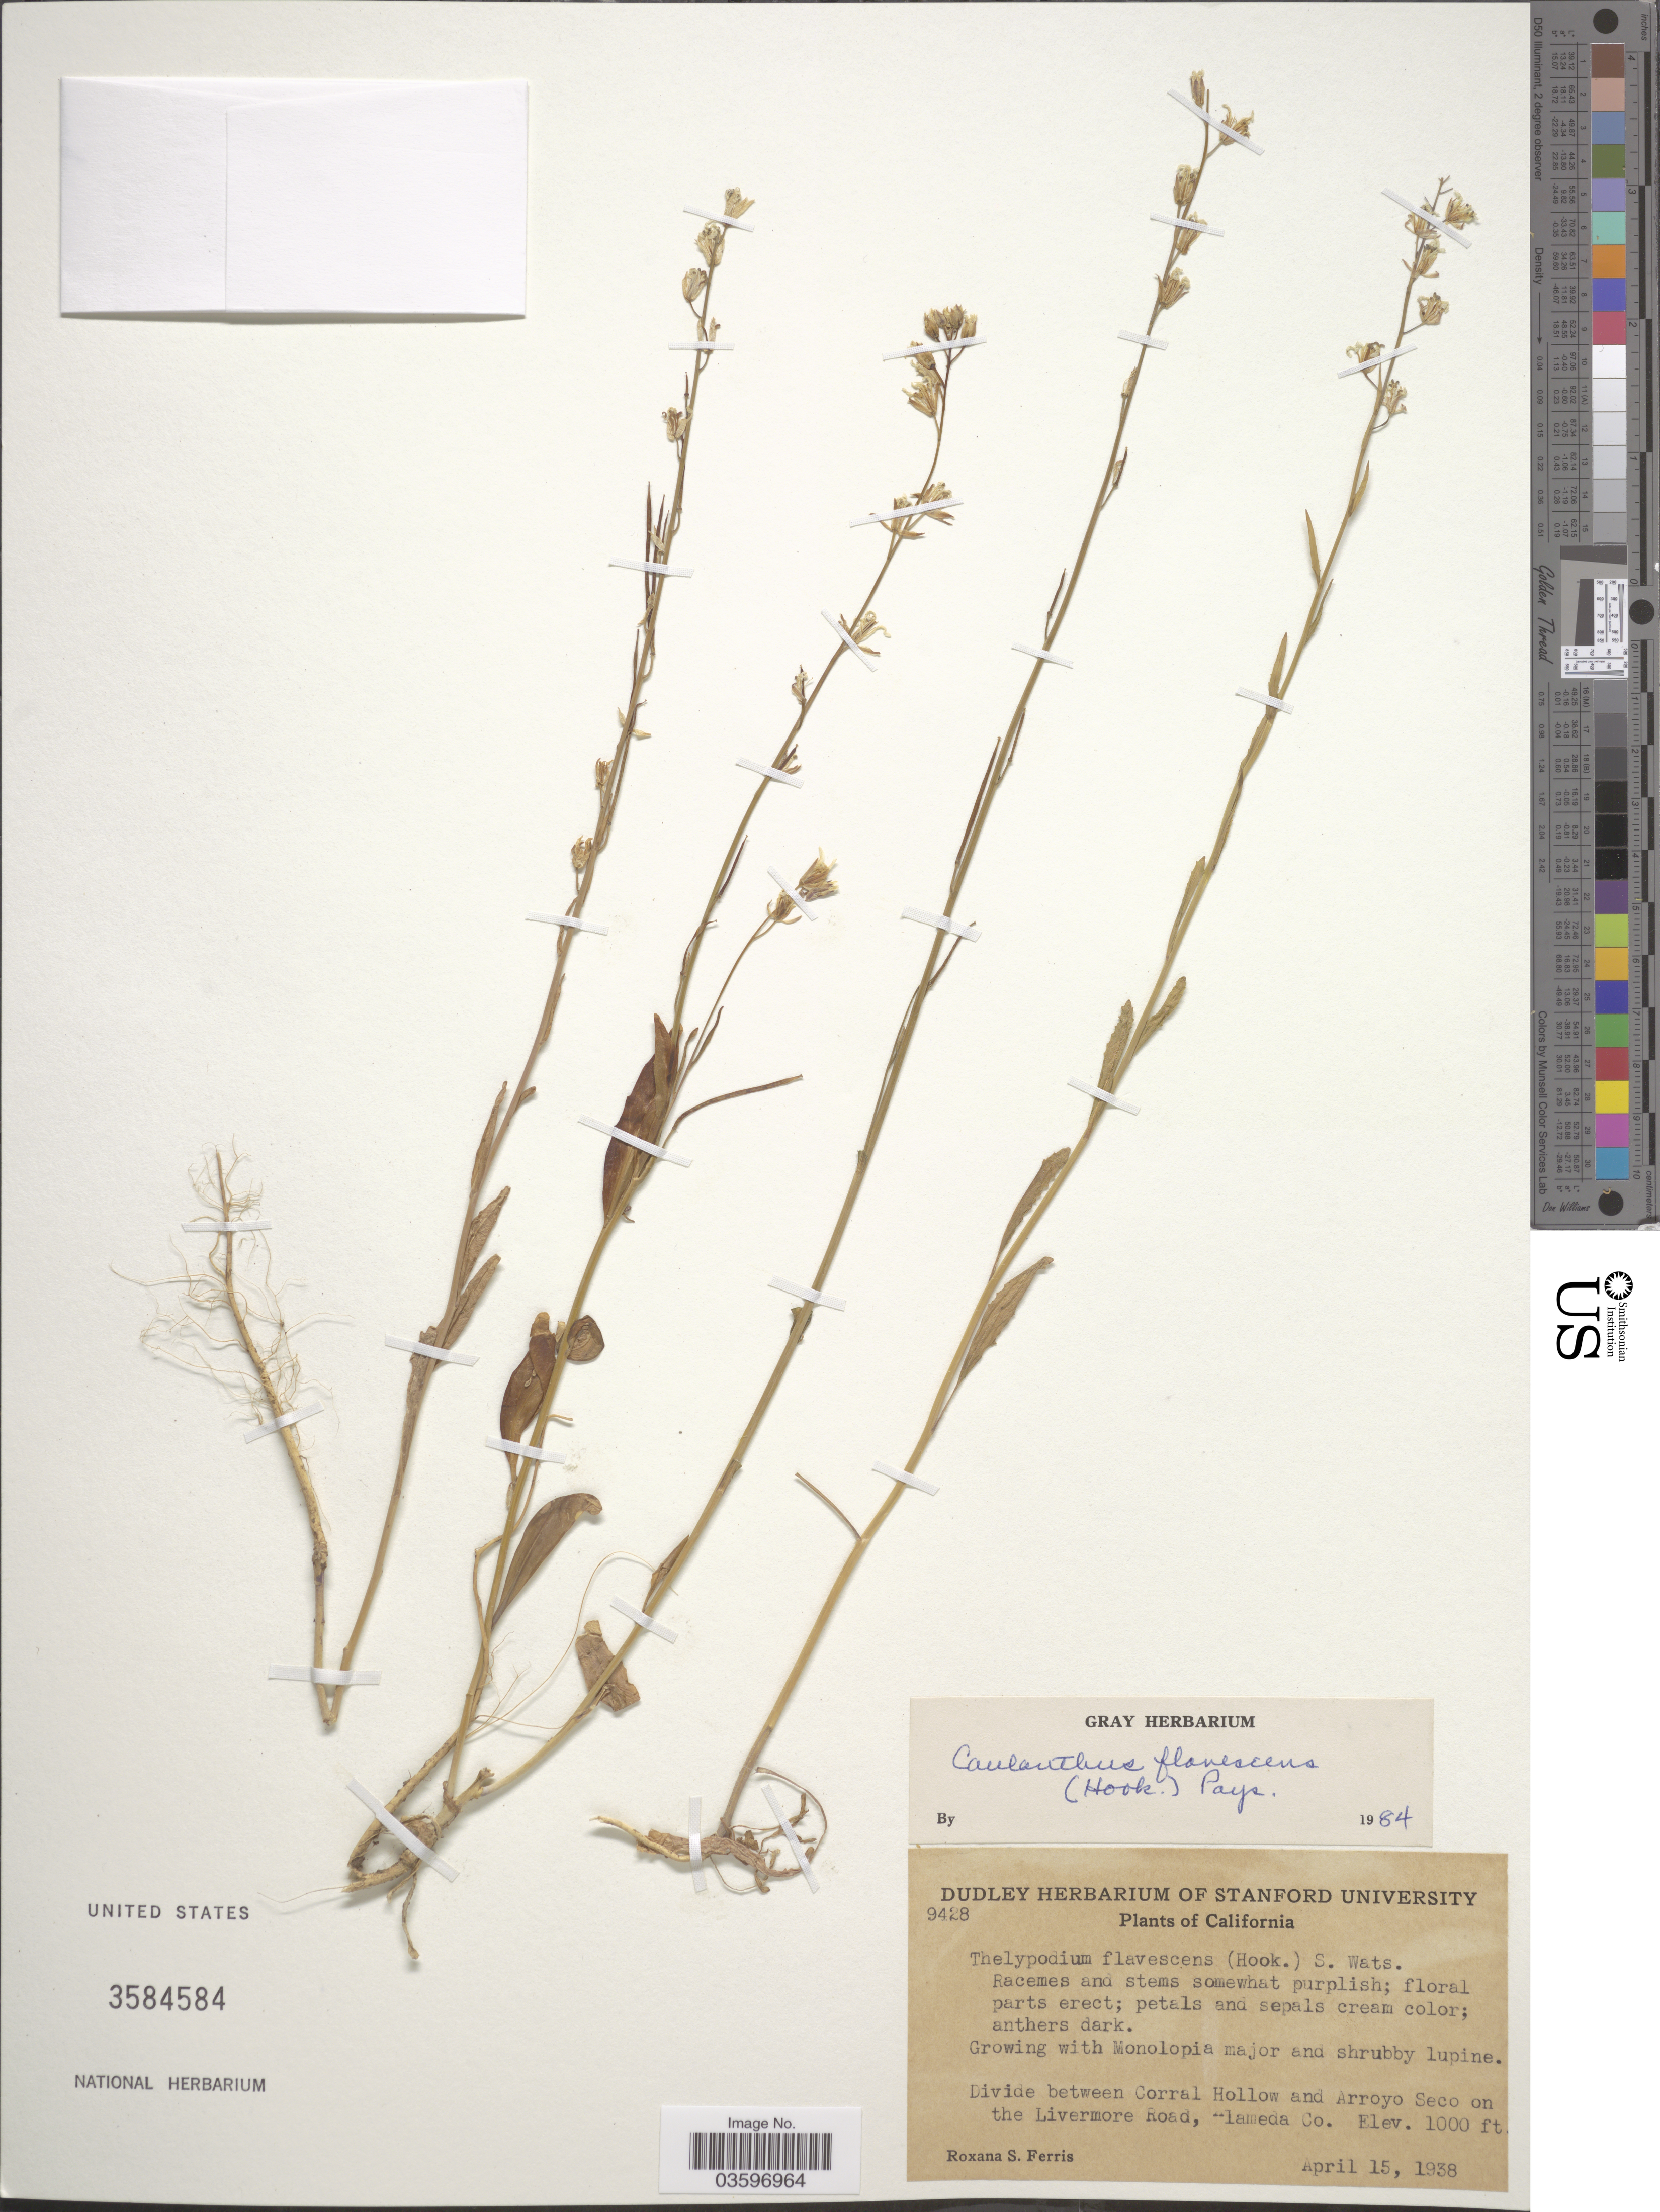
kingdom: Plantae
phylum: Tracheophyta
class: Magnoliopsida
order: Brassicales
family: Brassicaceae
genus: Caulanthus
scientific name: Caulanthus flavescens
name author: (Hook.) Payson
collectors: R. S. Ferris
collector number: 9428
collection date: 1938-04-15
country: United States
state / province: California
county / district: Alameda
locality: Divide between Corral Hollow and Arroyo Seco on the Livermore Road, Alameda Co.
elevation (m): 305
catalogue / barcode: US 3584584